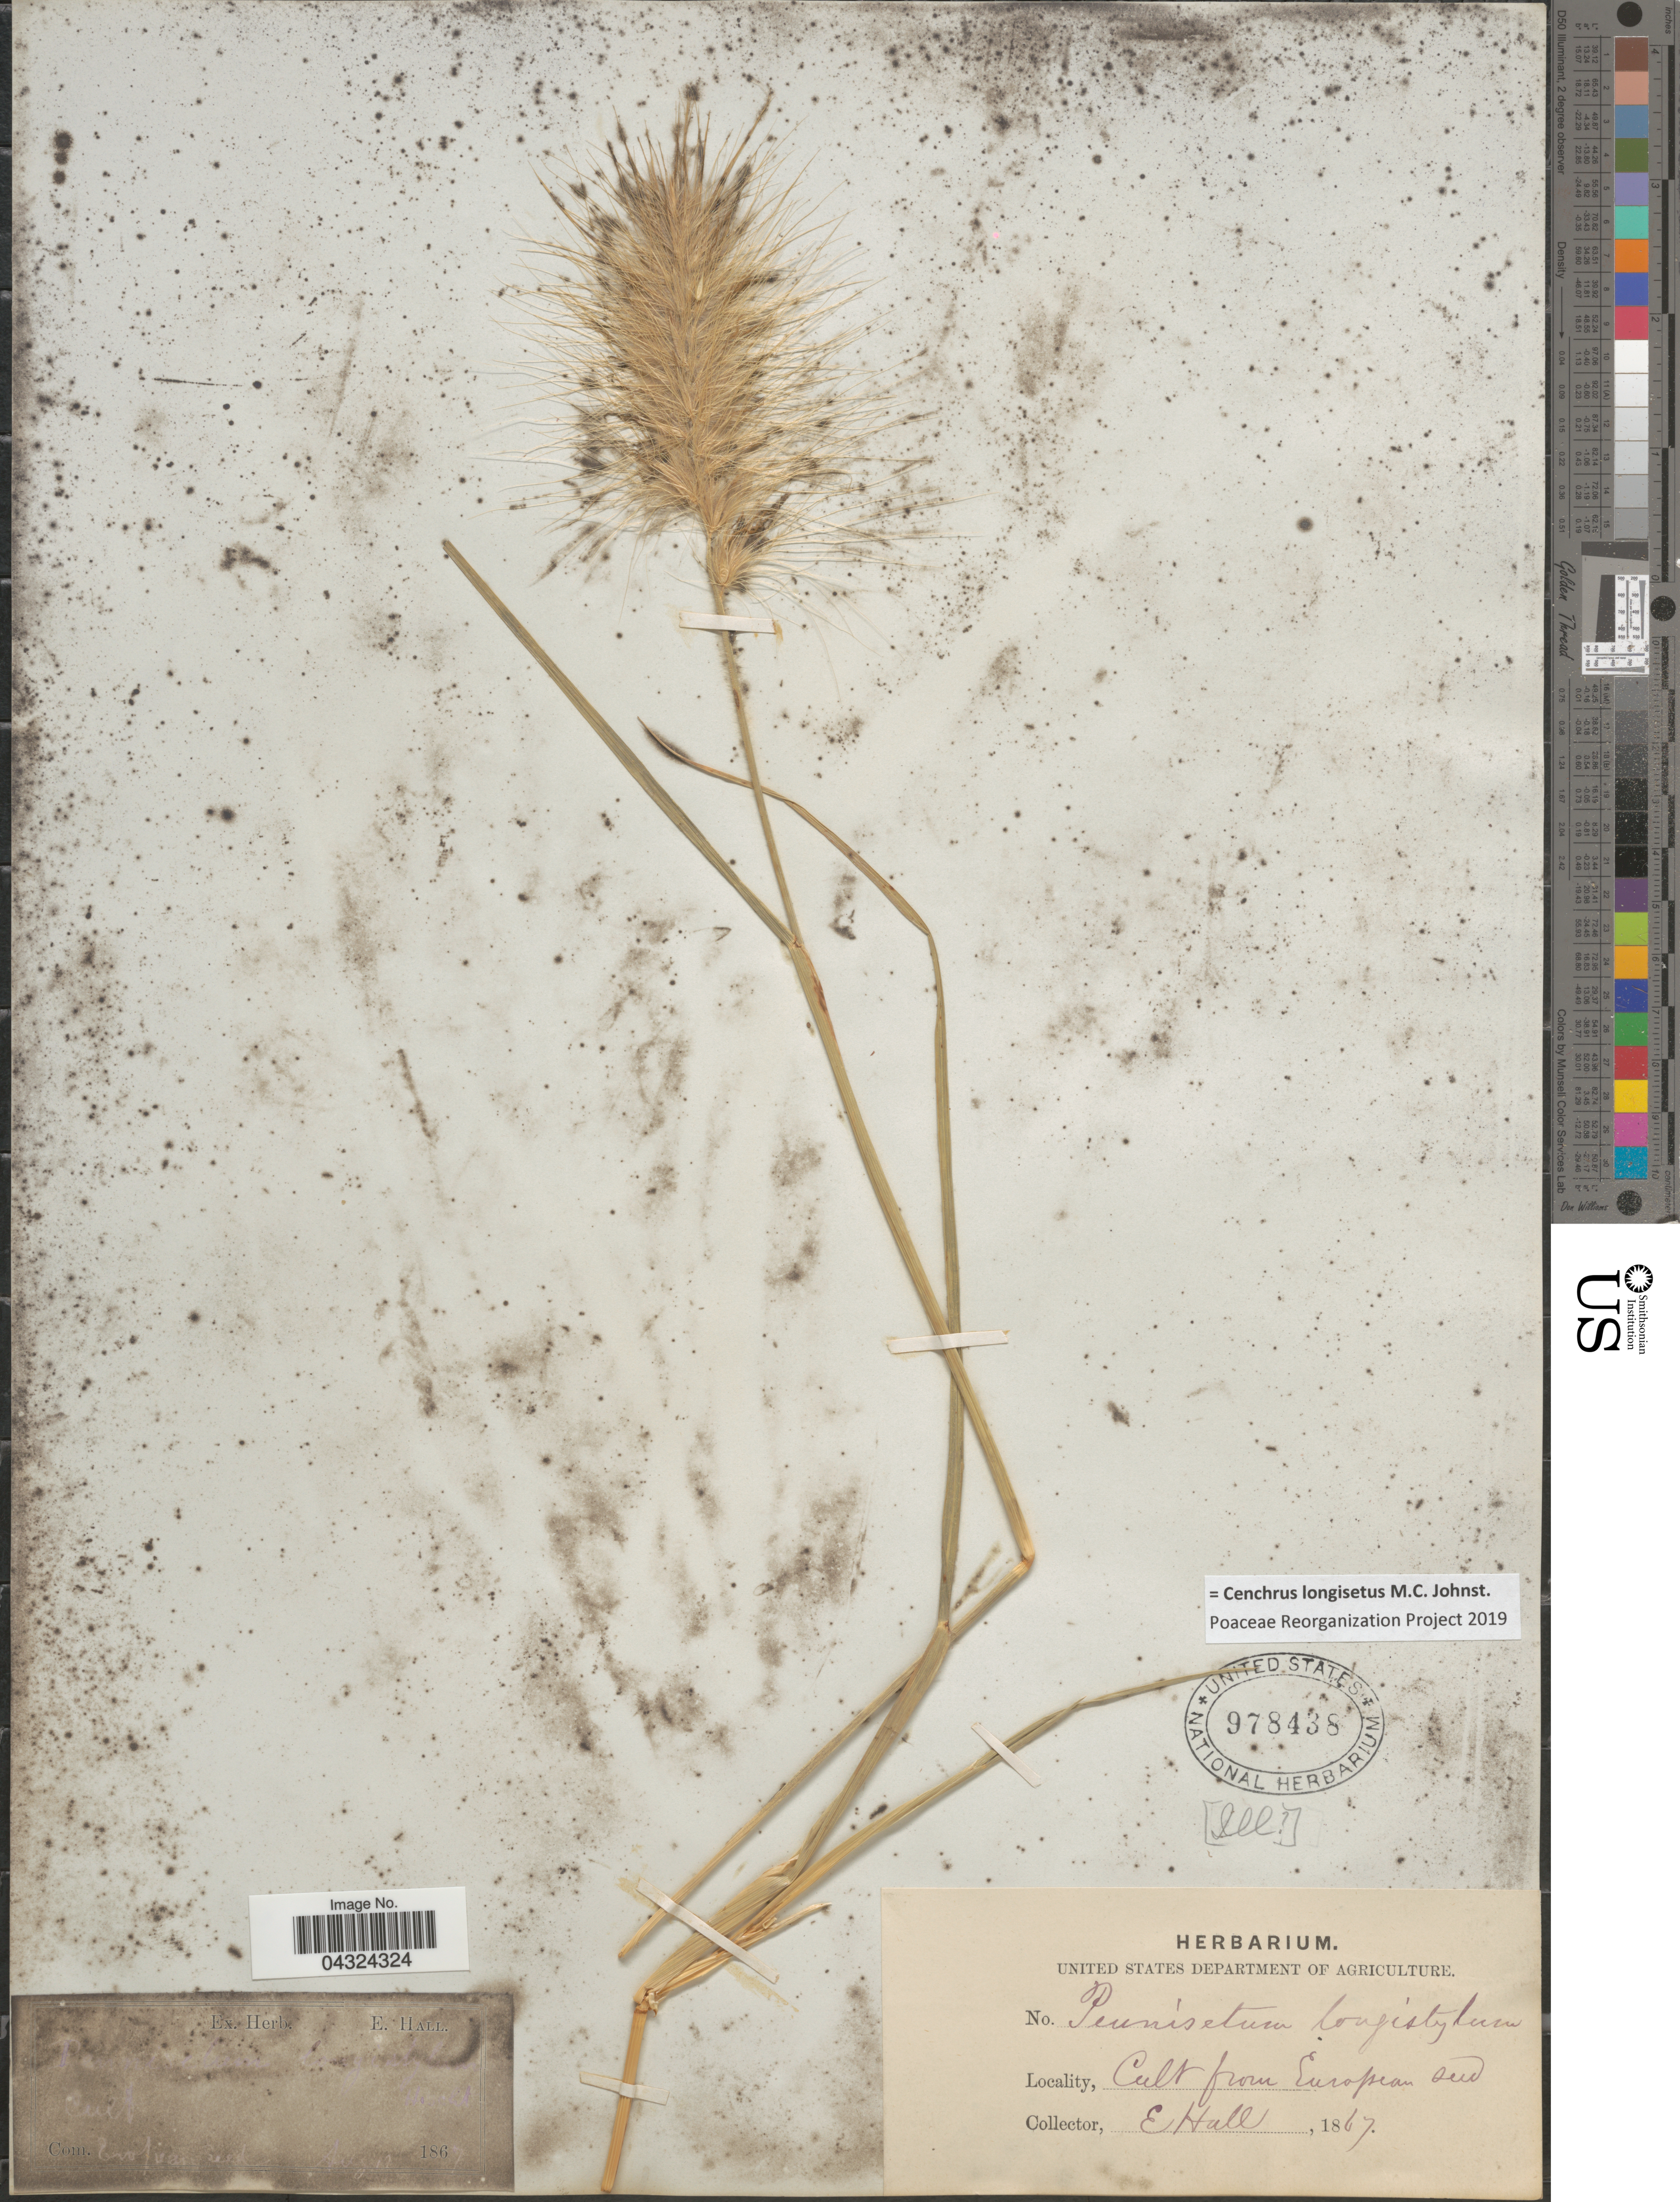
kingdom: Plantae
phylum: Tracheophyta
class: Liliopsida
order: Poales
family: Poaceae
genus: Cenchrus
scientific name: Cenchrus longisetus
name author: M.C. Johnst.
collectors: E. Hall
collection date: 1867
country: United States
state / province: Illinois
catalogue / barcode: US 978438